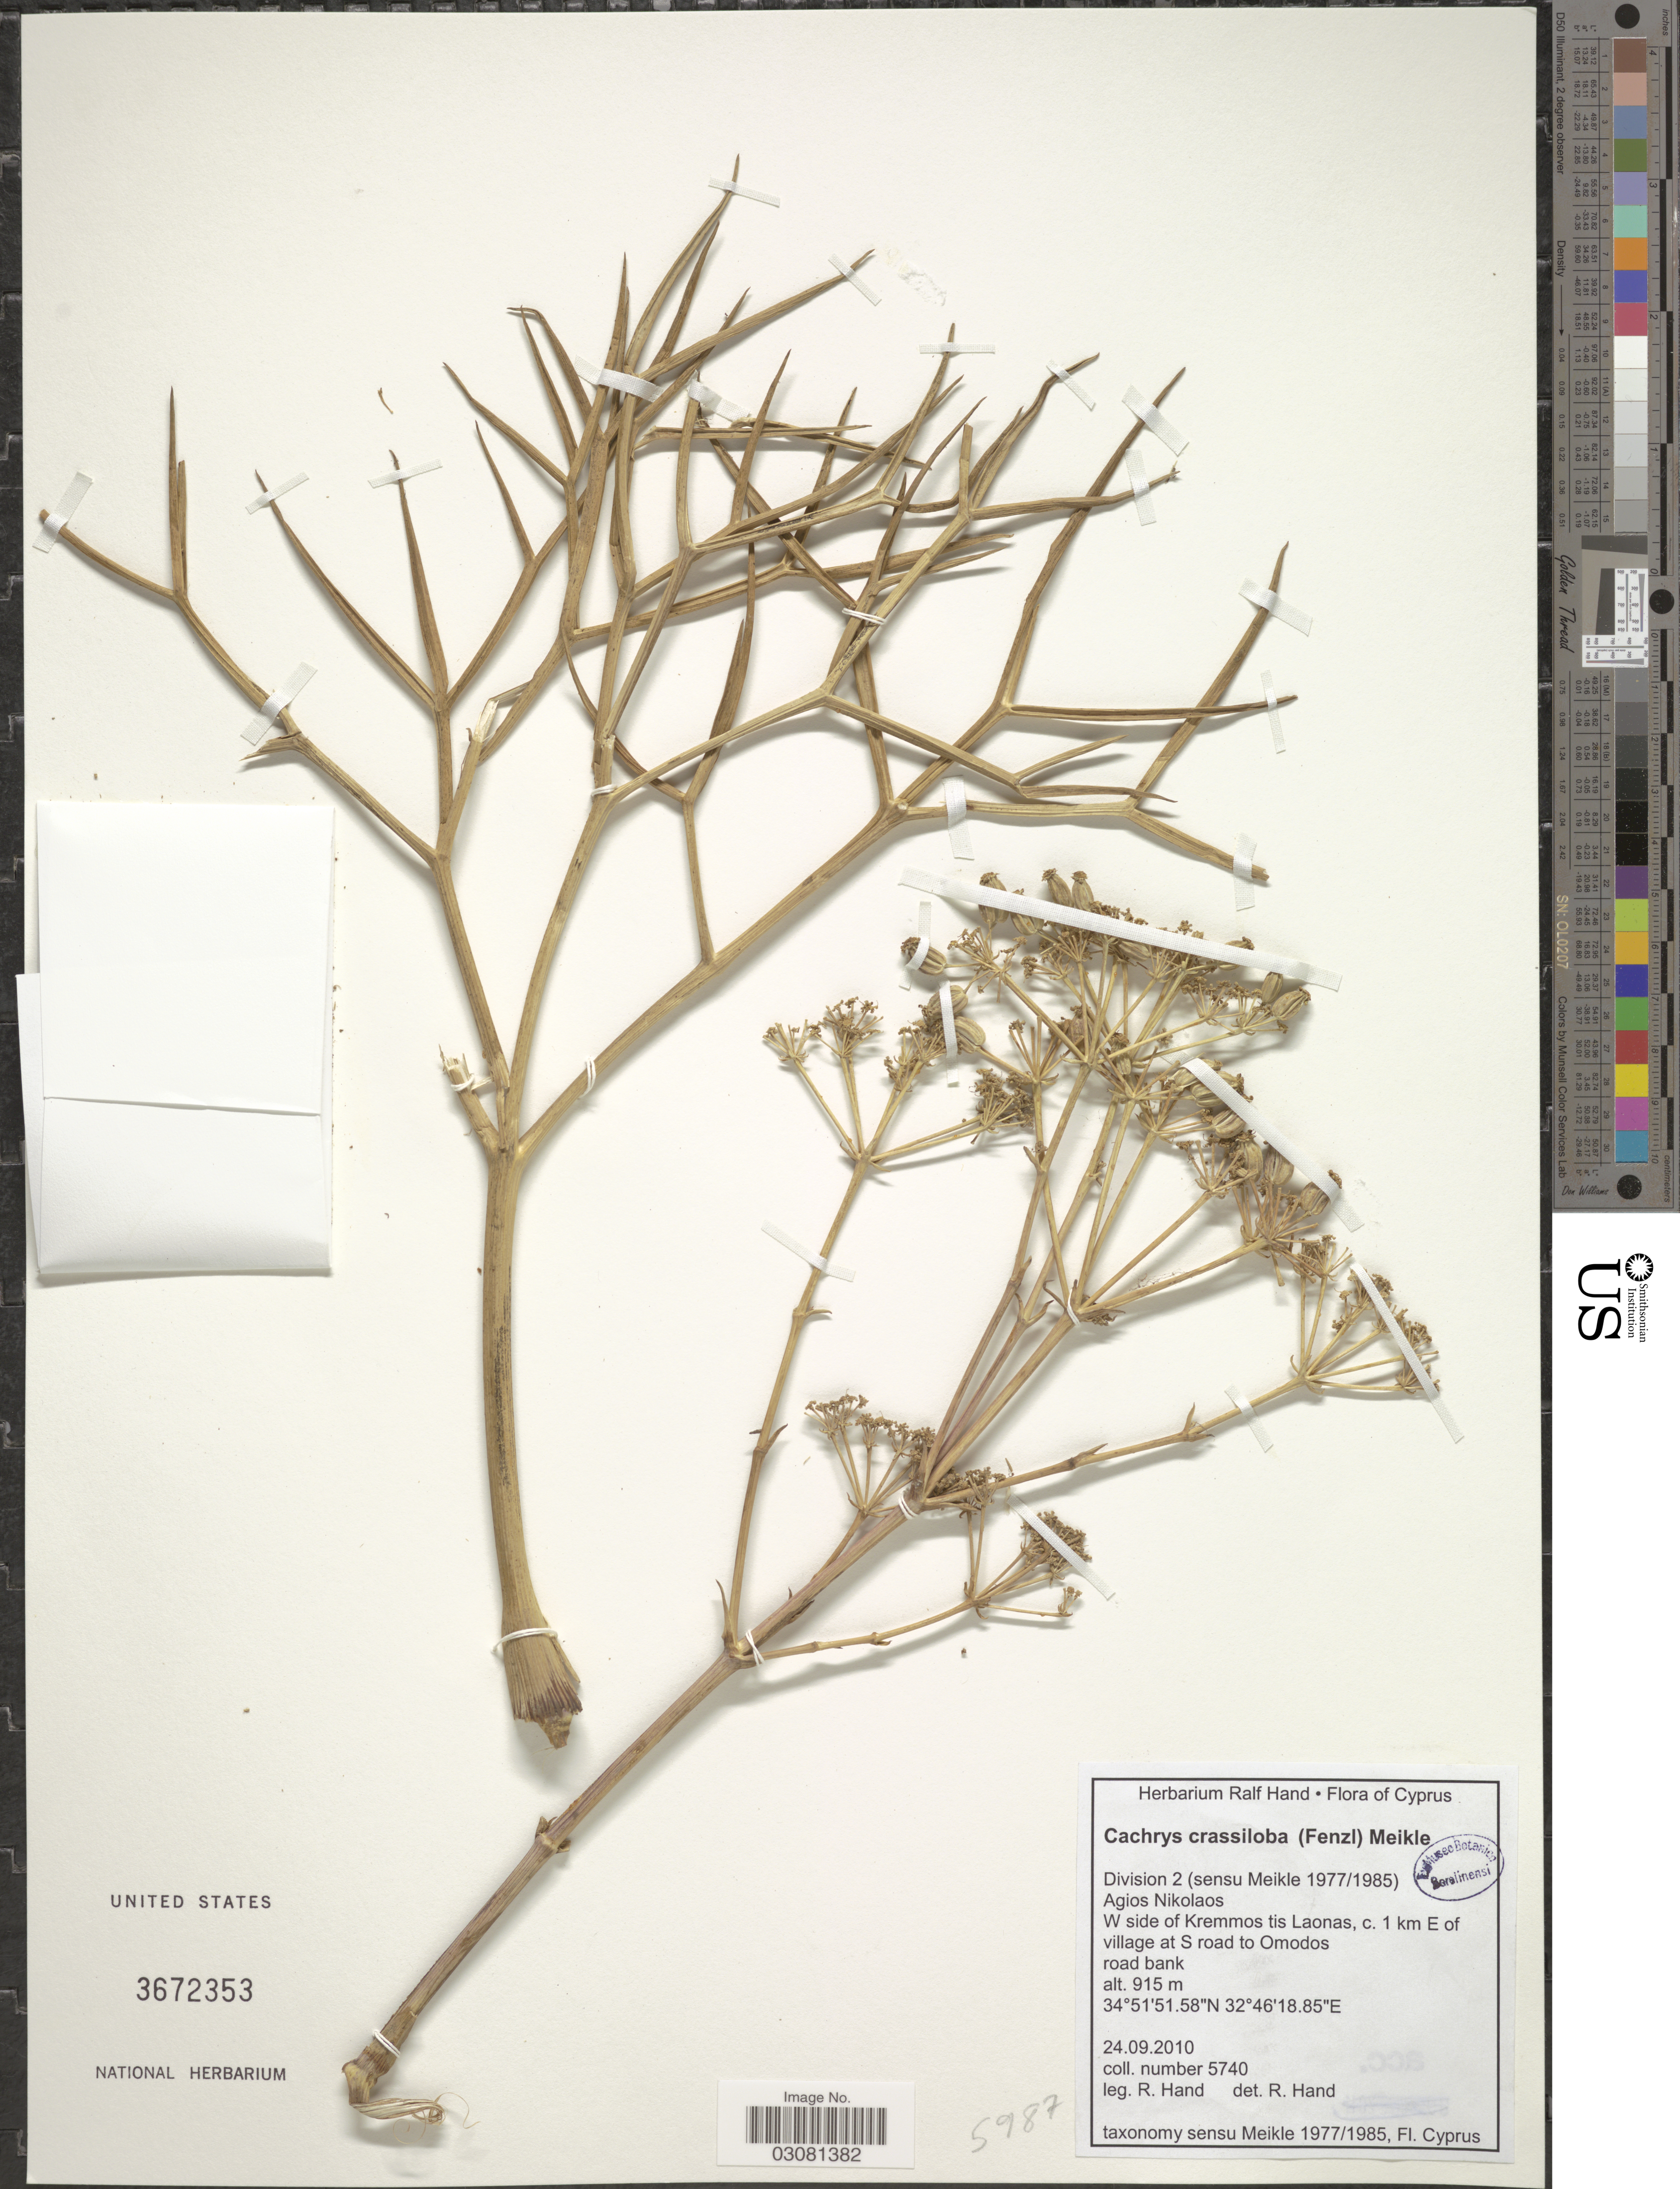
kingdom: Plantae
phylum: Tracheophyta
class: Magnoliopsida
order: Apiales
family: Apiaceae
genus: Cachrys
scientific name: Cachrys crassiloba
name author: (Boiss.) Meikle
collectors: R. Hand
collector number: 5740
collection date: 2010-09-24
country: Cyprus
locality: Divison 2 (sensu Meikle 1977/1985). Agios Nikolaos W side of Kremmos tis Laonas, c. 1 km E of village at S road to Omodos road bank.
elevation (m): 915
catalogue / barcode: US 3672353